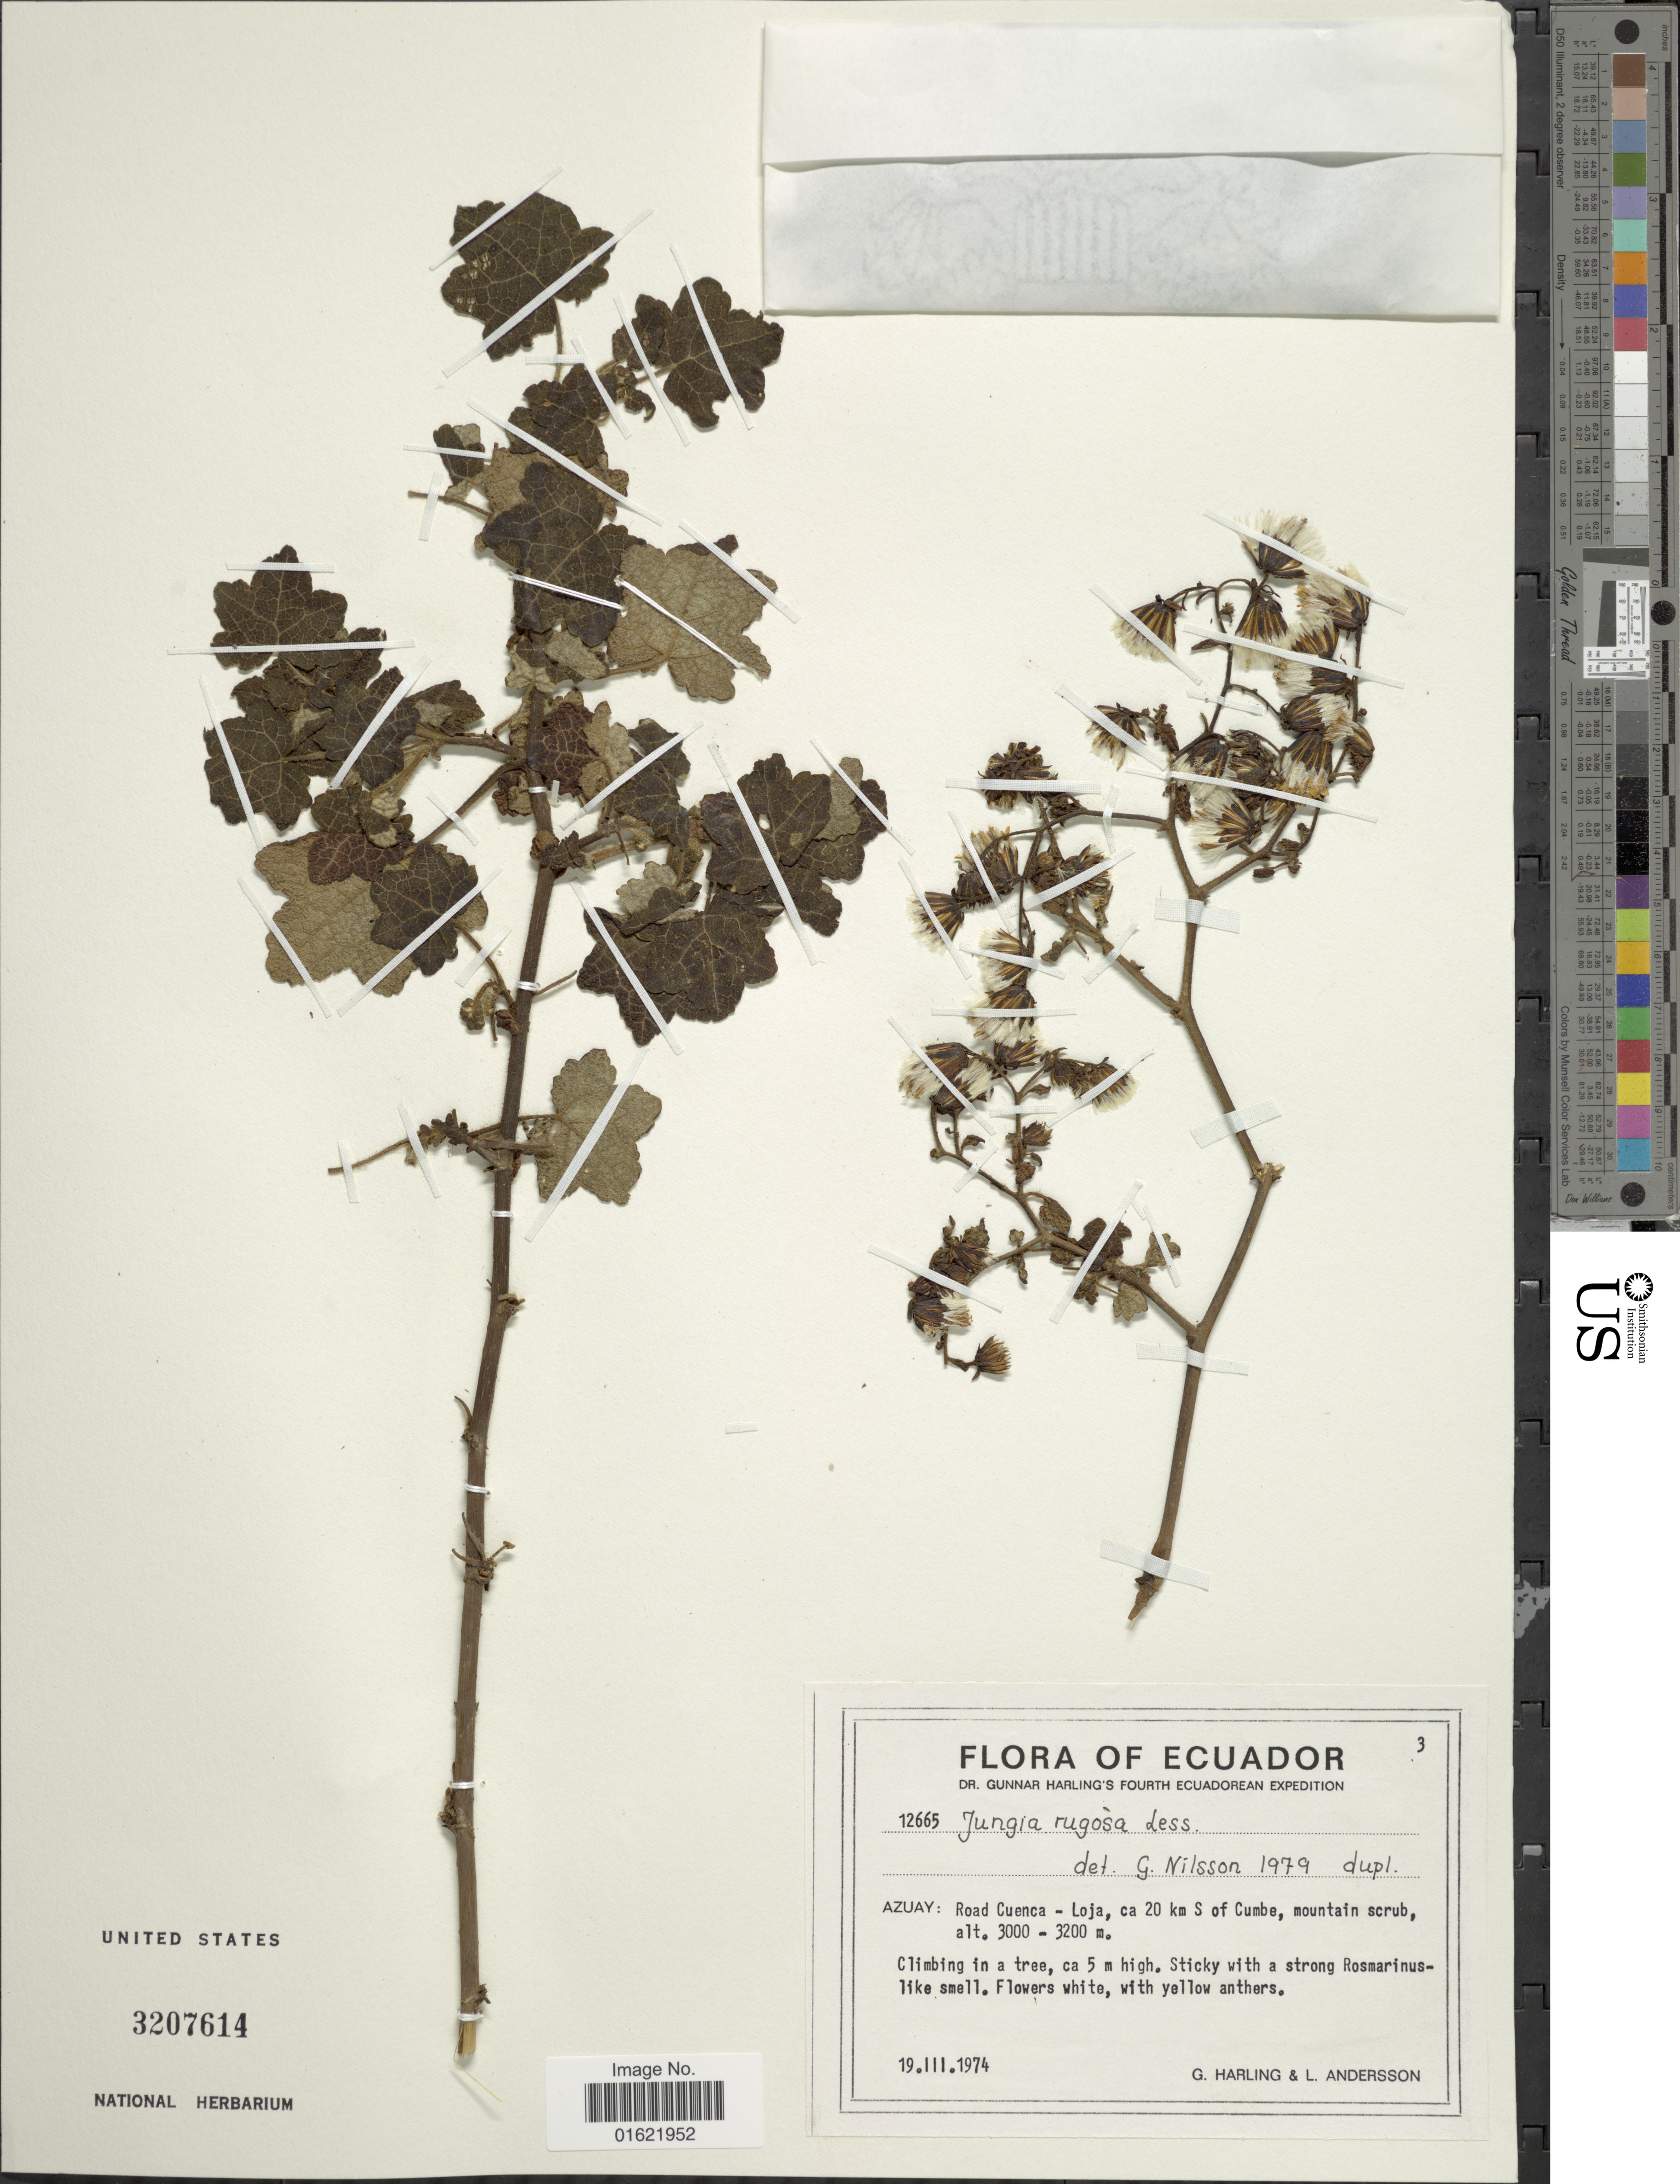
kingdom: Plantae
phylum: Tracheophyta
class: Magnoliopsida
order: Asterales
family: Asteraceae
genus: Jungia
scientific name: Jungia rugosa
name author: Less.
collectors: G. Harling & L. Andersson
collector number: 12665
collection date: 1974-03-19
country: Ecuador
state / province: Azuay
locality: Road Cuenca -Loja, 20 km S of Cumbe, mountain scrub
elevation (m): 3000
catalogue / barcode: US 3207614